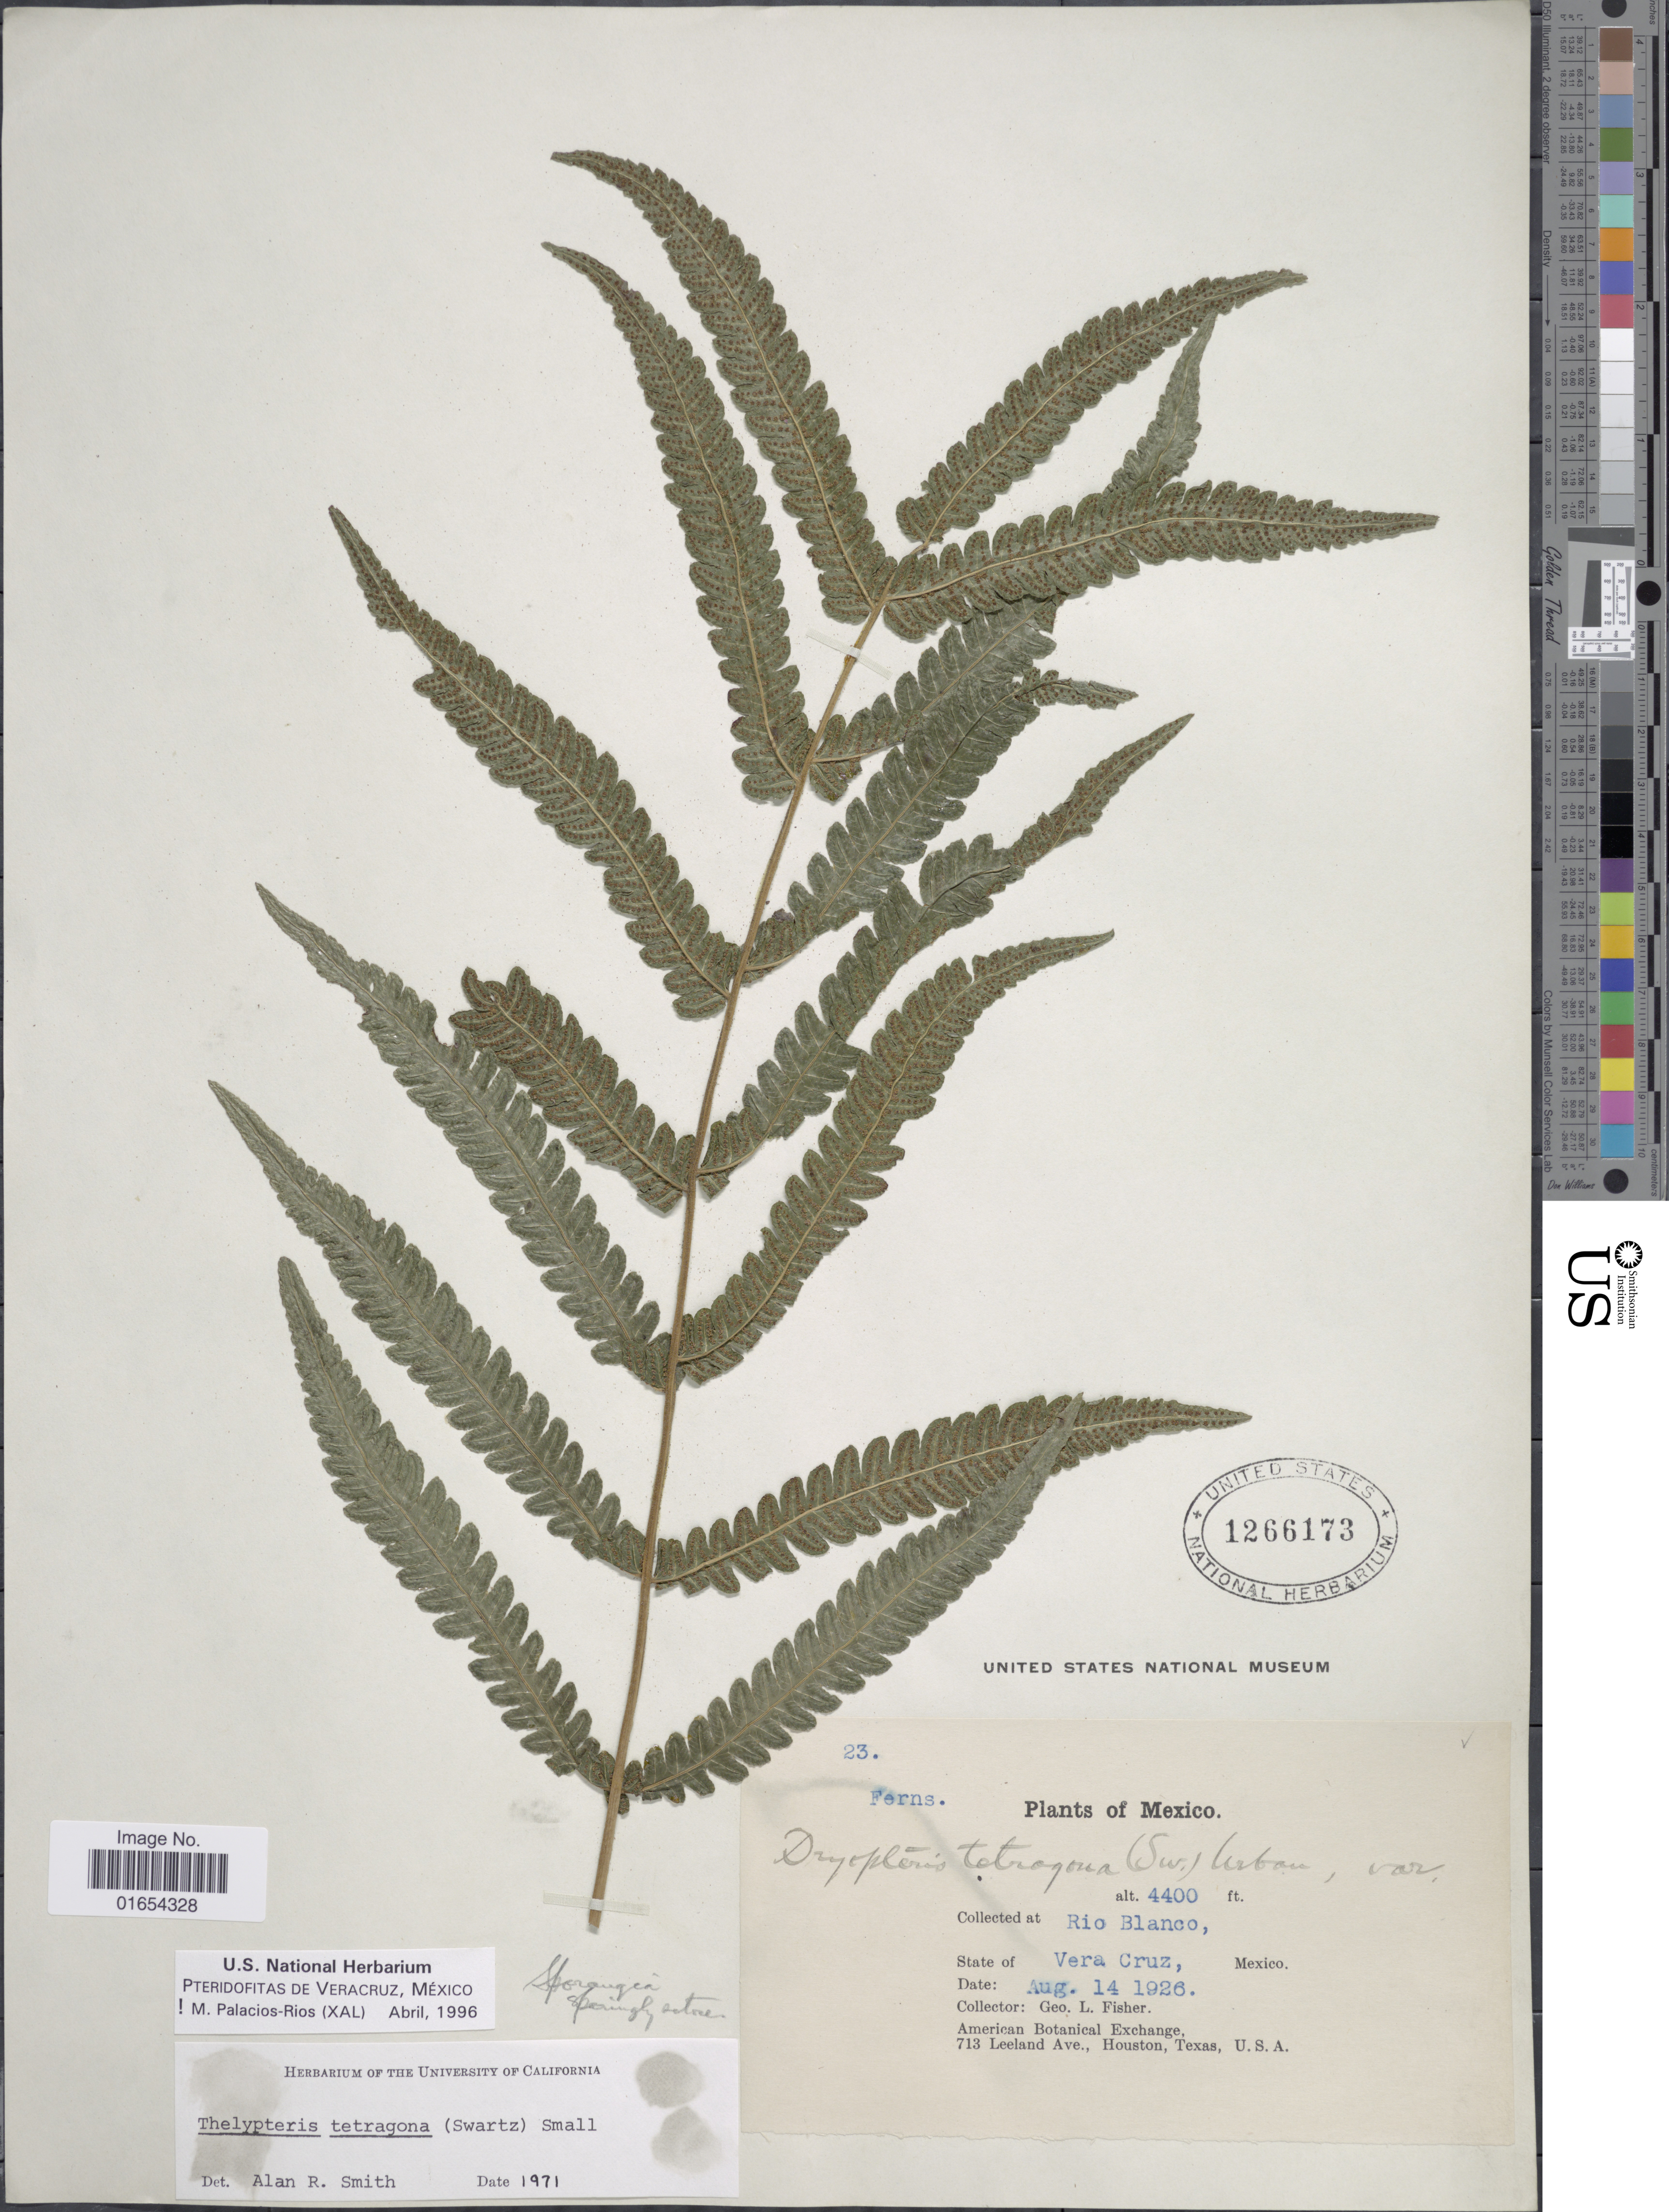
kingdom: Plantae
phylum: Tracheophyta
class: Polypodiopsida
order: Polypodiales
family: Thelypteridaceae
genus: Goniopteris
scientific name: Goniopteris tetragona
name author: (C. Presl) Sw.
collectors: G. L. Fisher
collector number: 23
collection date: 1926-08-14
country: Mexico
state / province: Veracruz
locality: Rio Blanco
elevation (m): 1341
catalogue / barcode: US 1266173